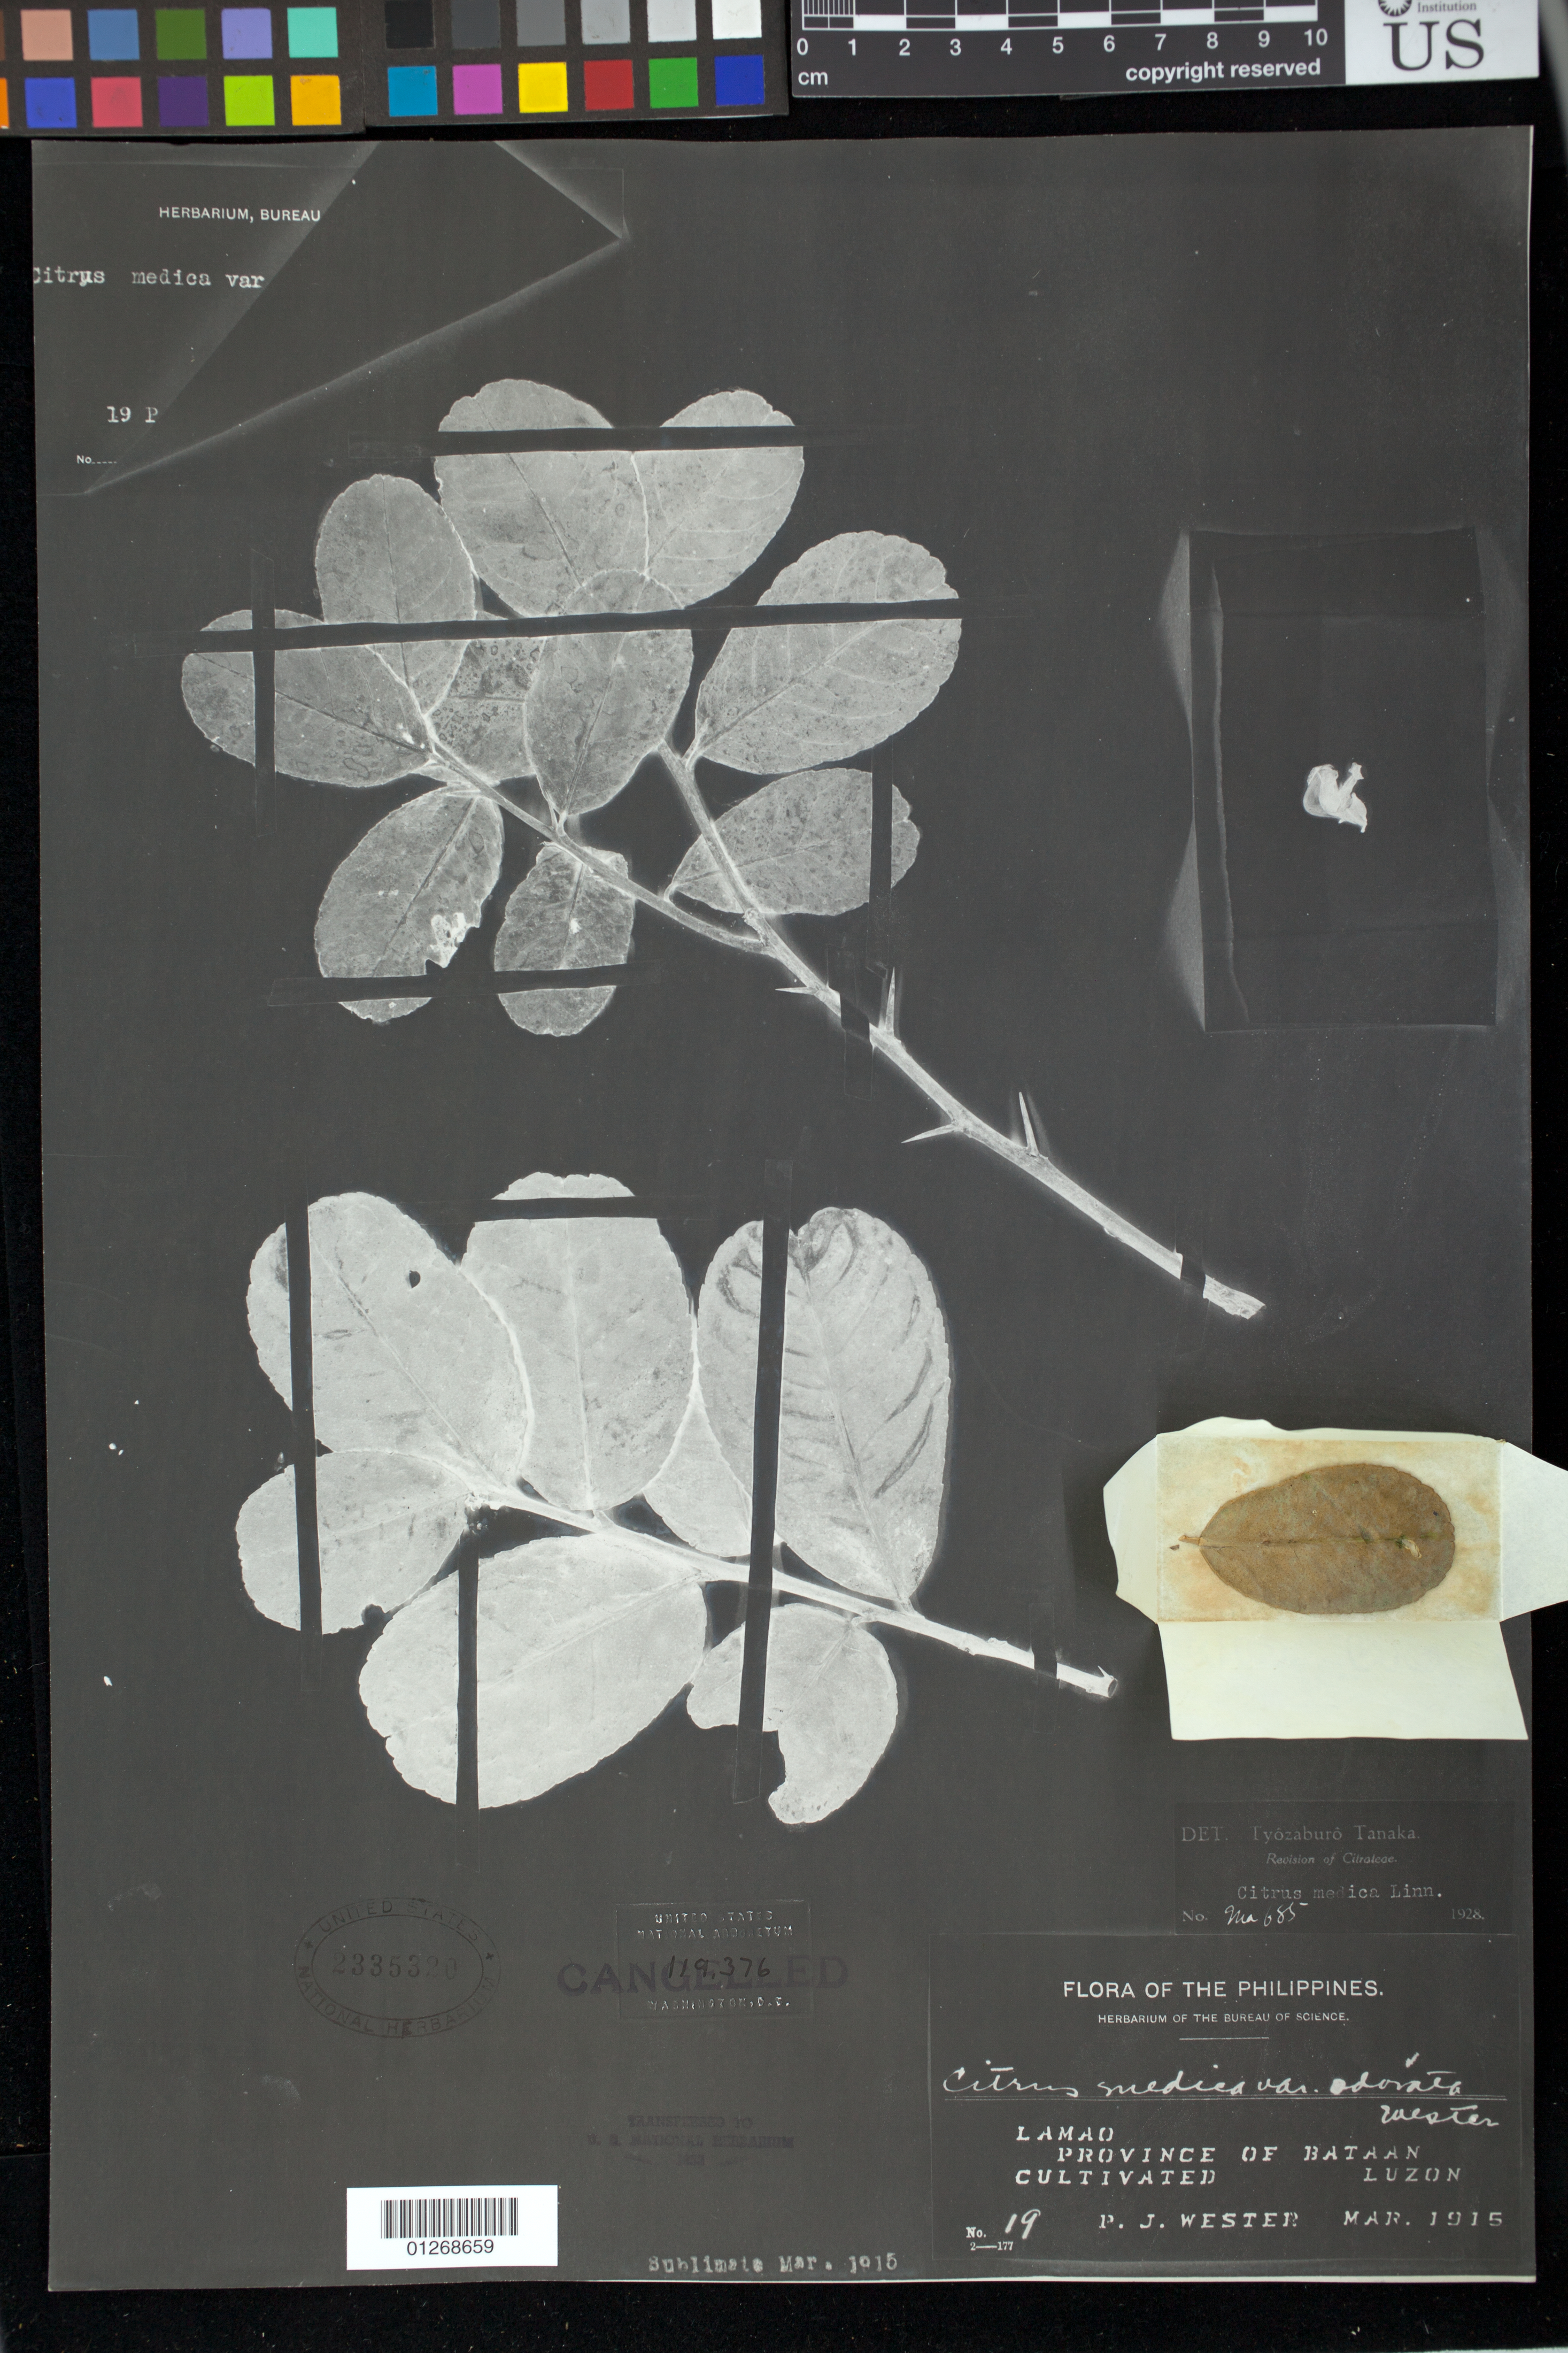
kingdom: Plantae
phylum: Tracheophyta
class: Magnoliopsida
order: Sapindales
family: Rutaceae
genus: Citrus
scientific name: Citrus medica var. odorata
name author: Wester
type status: Type Collection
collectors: P. J. Wester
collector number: Bur. Sci. 19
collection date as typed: Mar 1915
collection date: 1915-03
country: Philippines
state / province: Central Luzon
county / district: Bataan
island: Luzon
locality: Lamao, Province of Bataan, Luzon. Cultivated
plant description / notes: Sheet ex herb. National Arboretum (NA), transferred to U.S. National Herbarium 1953. Photocopy (negative) and fragmentary material of type specimen, origin unclear.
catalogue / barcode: US 2335320